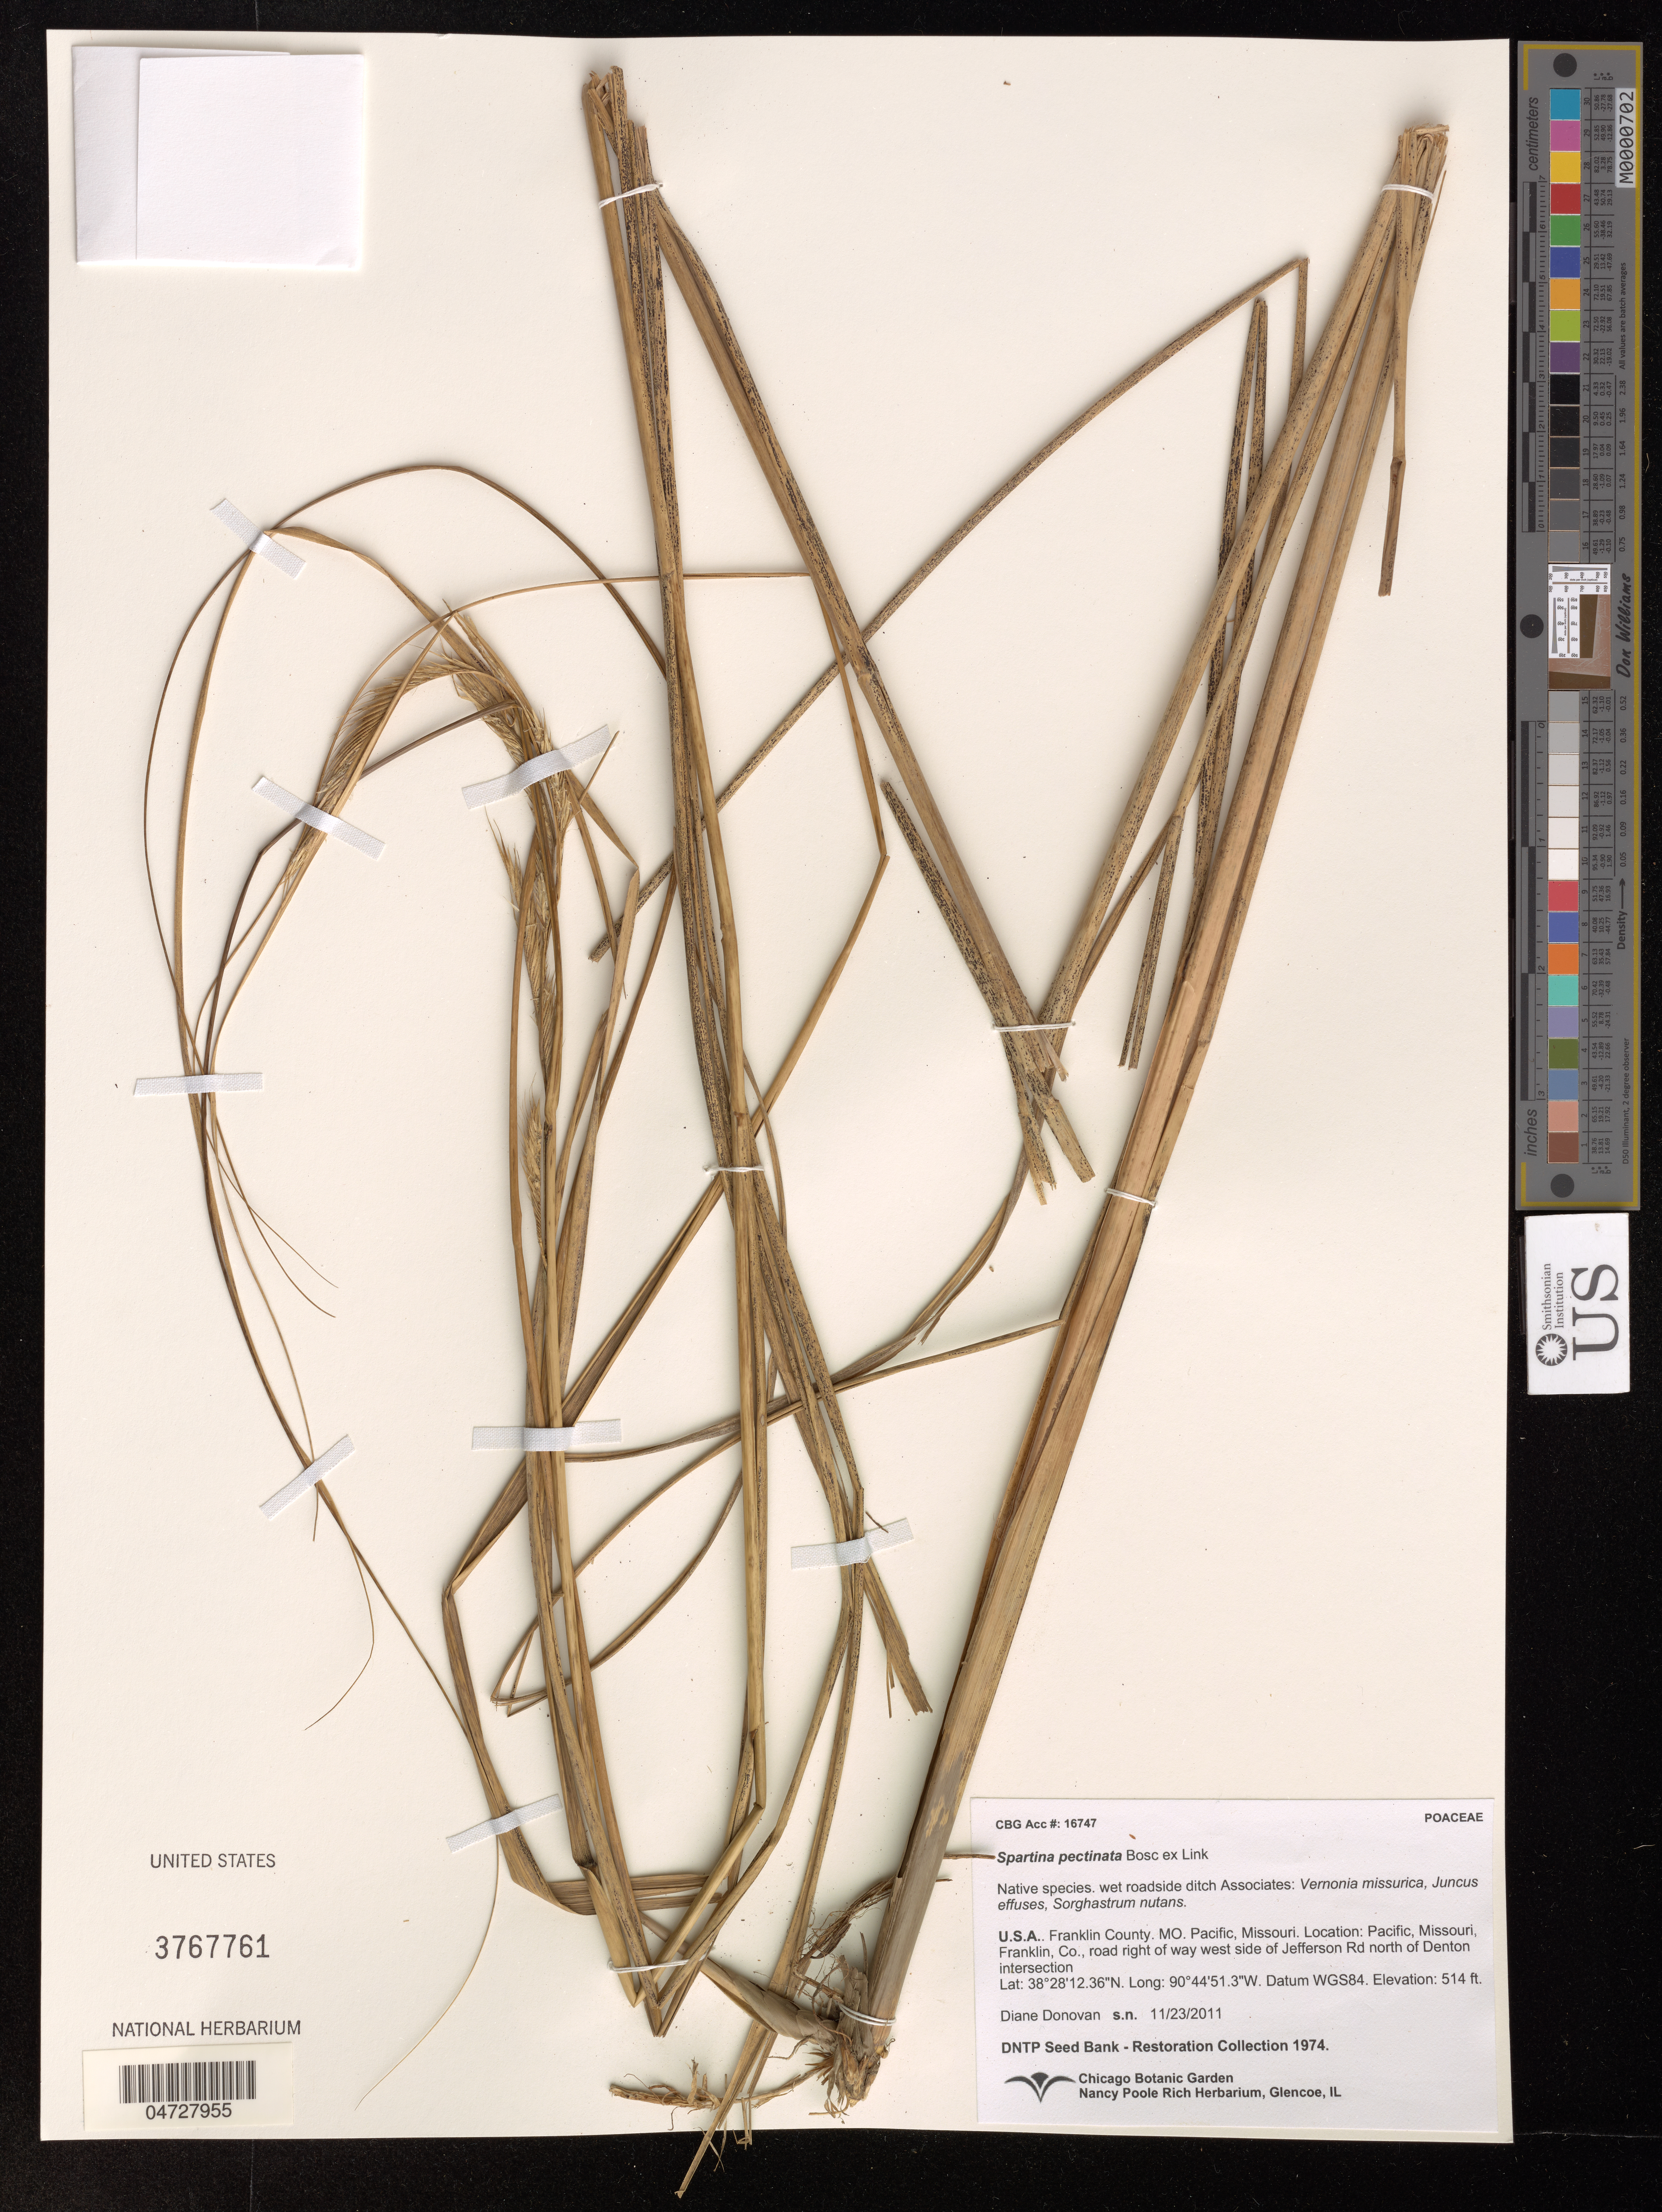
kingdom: Plantae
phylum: Tracheophyta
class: Liliopsida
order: Poales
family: Poaceae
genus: Spartina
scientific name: Spartina pectinata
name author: Link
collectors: D. Donovan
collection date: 2011-11-23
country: United States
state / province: Missouri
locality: U.S.A. Franklin County. MO, Pacific, Missouri. Location: Pacific, Missouri, Franklin, Co., road right way west side of Jefferson Rd north of Denton intersection.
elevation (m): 157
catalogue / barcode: US 3767761